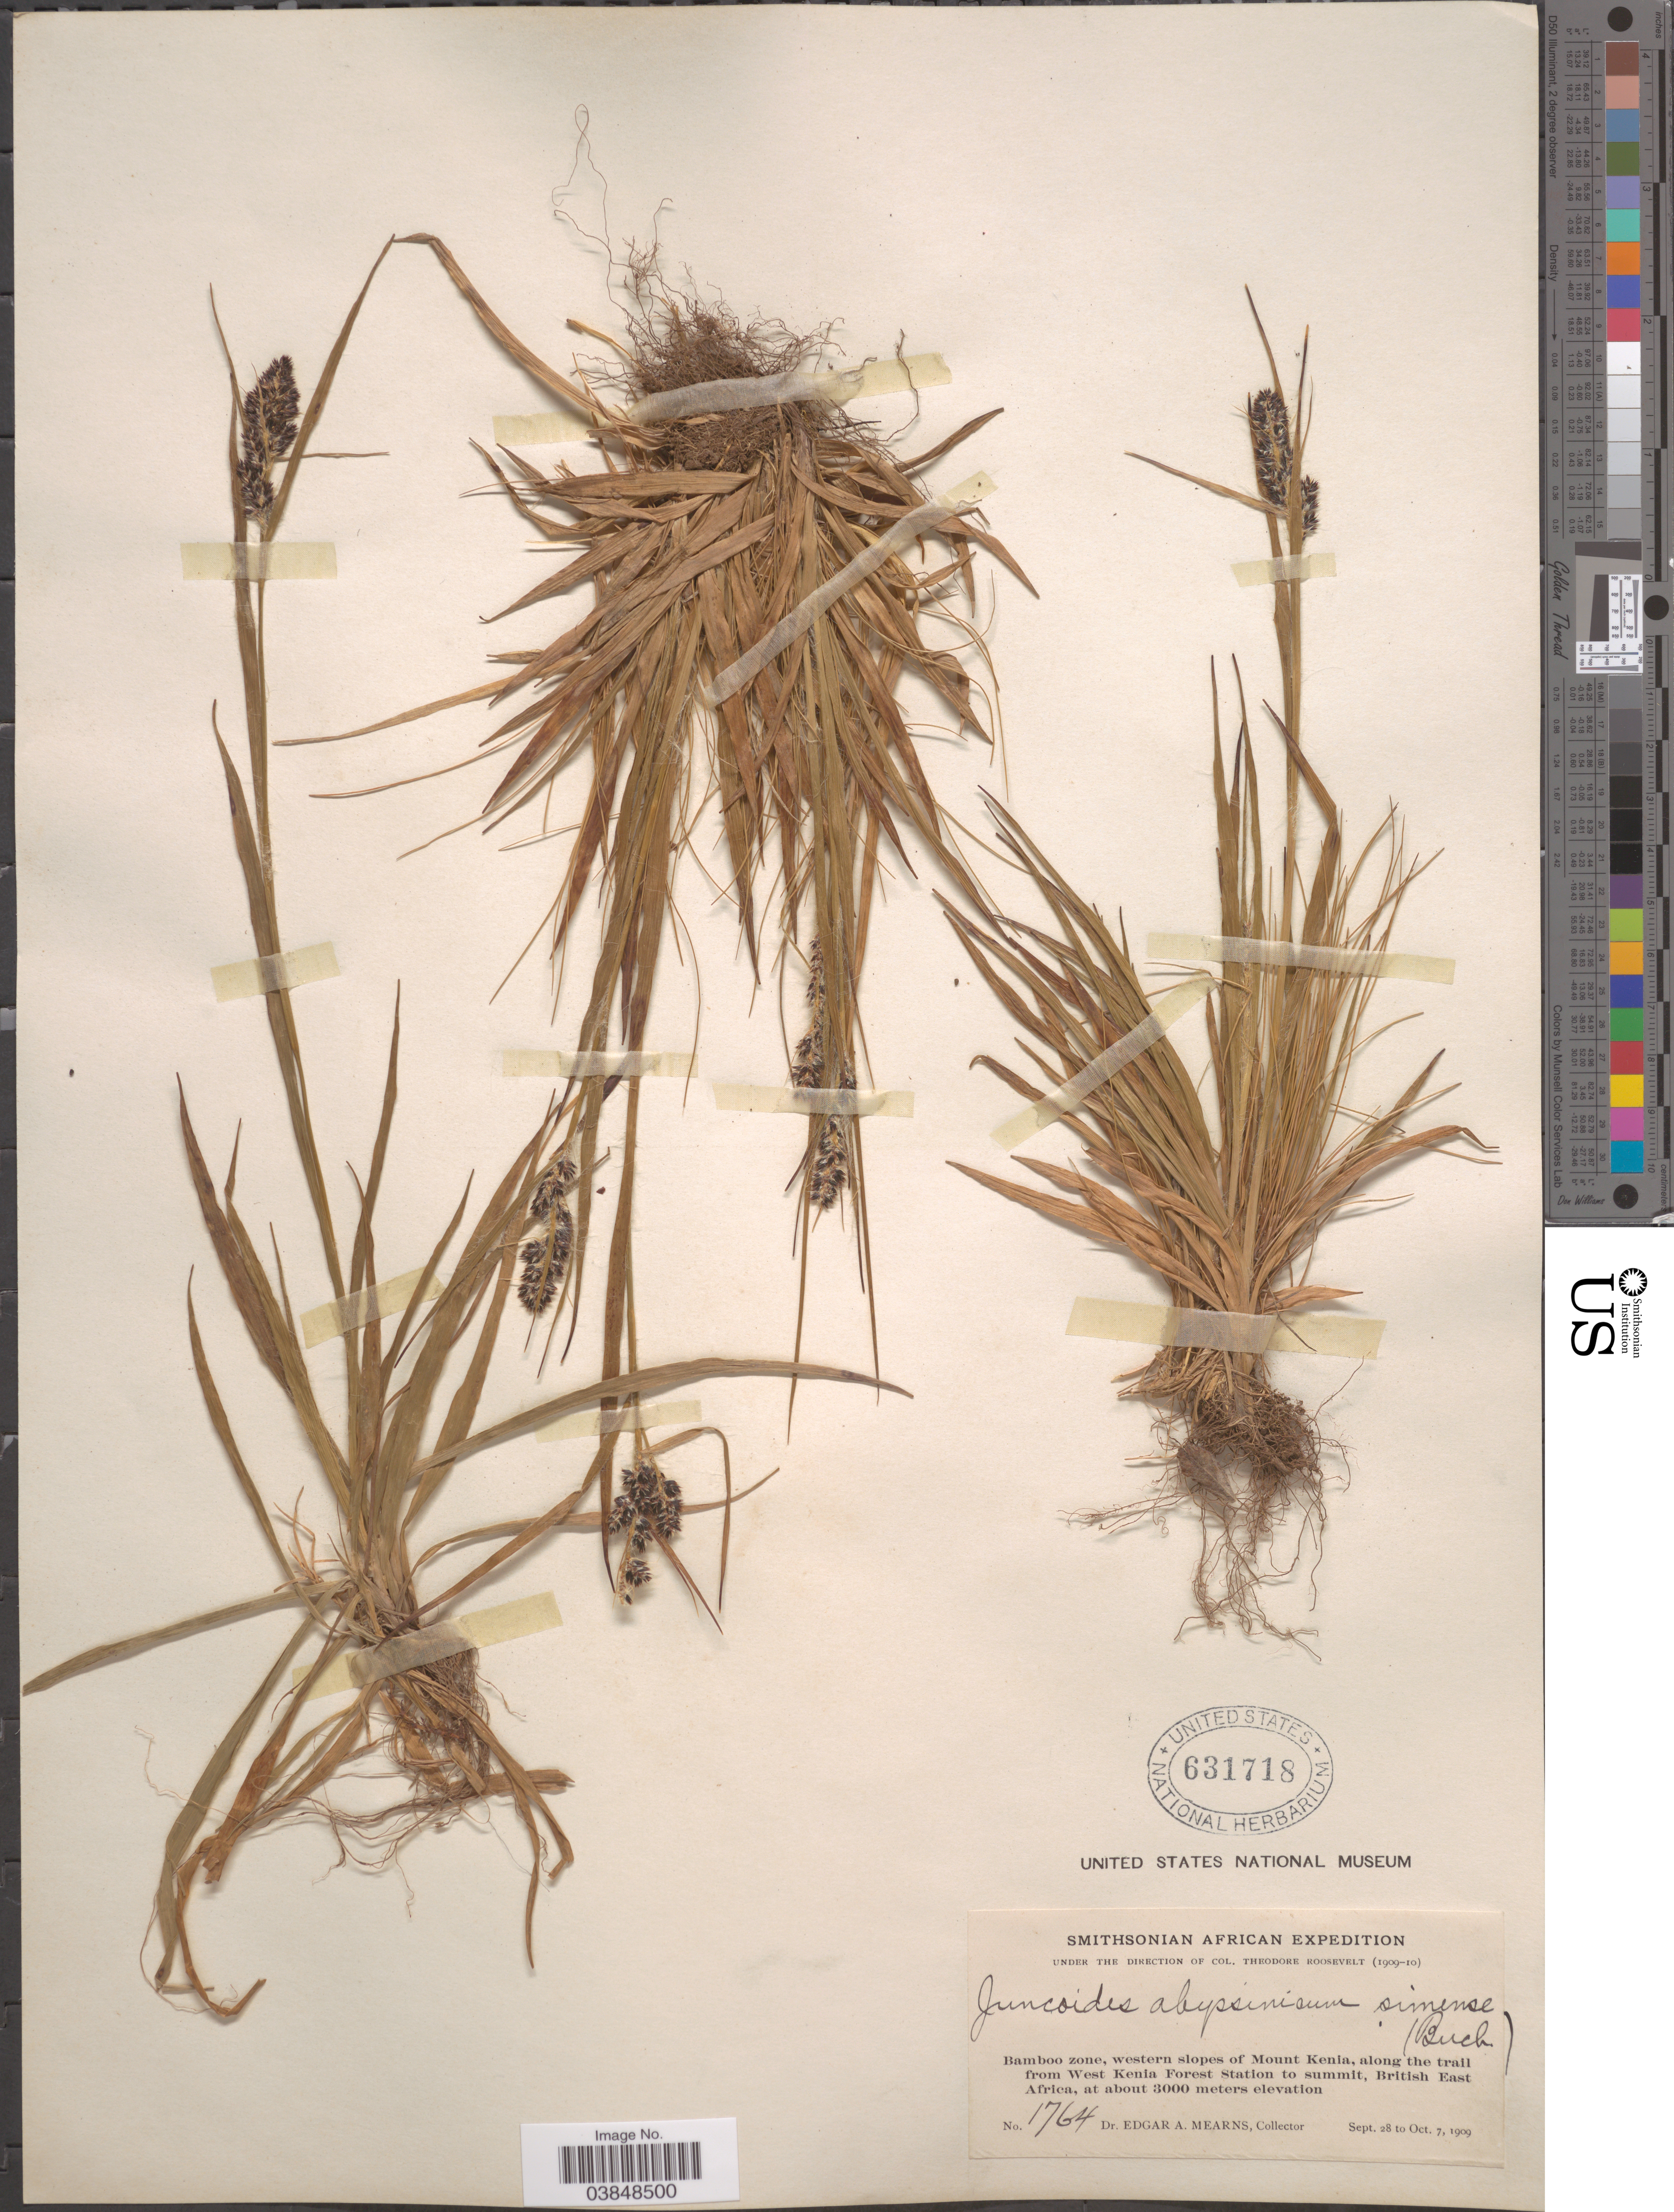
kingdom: Plantae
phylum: Tracheophyta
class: Liliopsida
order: Poales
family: Juncaceae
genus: Luzula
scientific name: Luzula abyssinica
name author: Parl.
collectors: E. A. Mearns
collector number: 1764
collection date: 1909-09-28/1909-10-07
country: Kenya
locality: Bamboo zone, western slopes of Mount Kenia, along the trail from West Kenia Forest Station to summit, British East Africa.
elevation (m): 3000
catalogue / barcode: US 631718